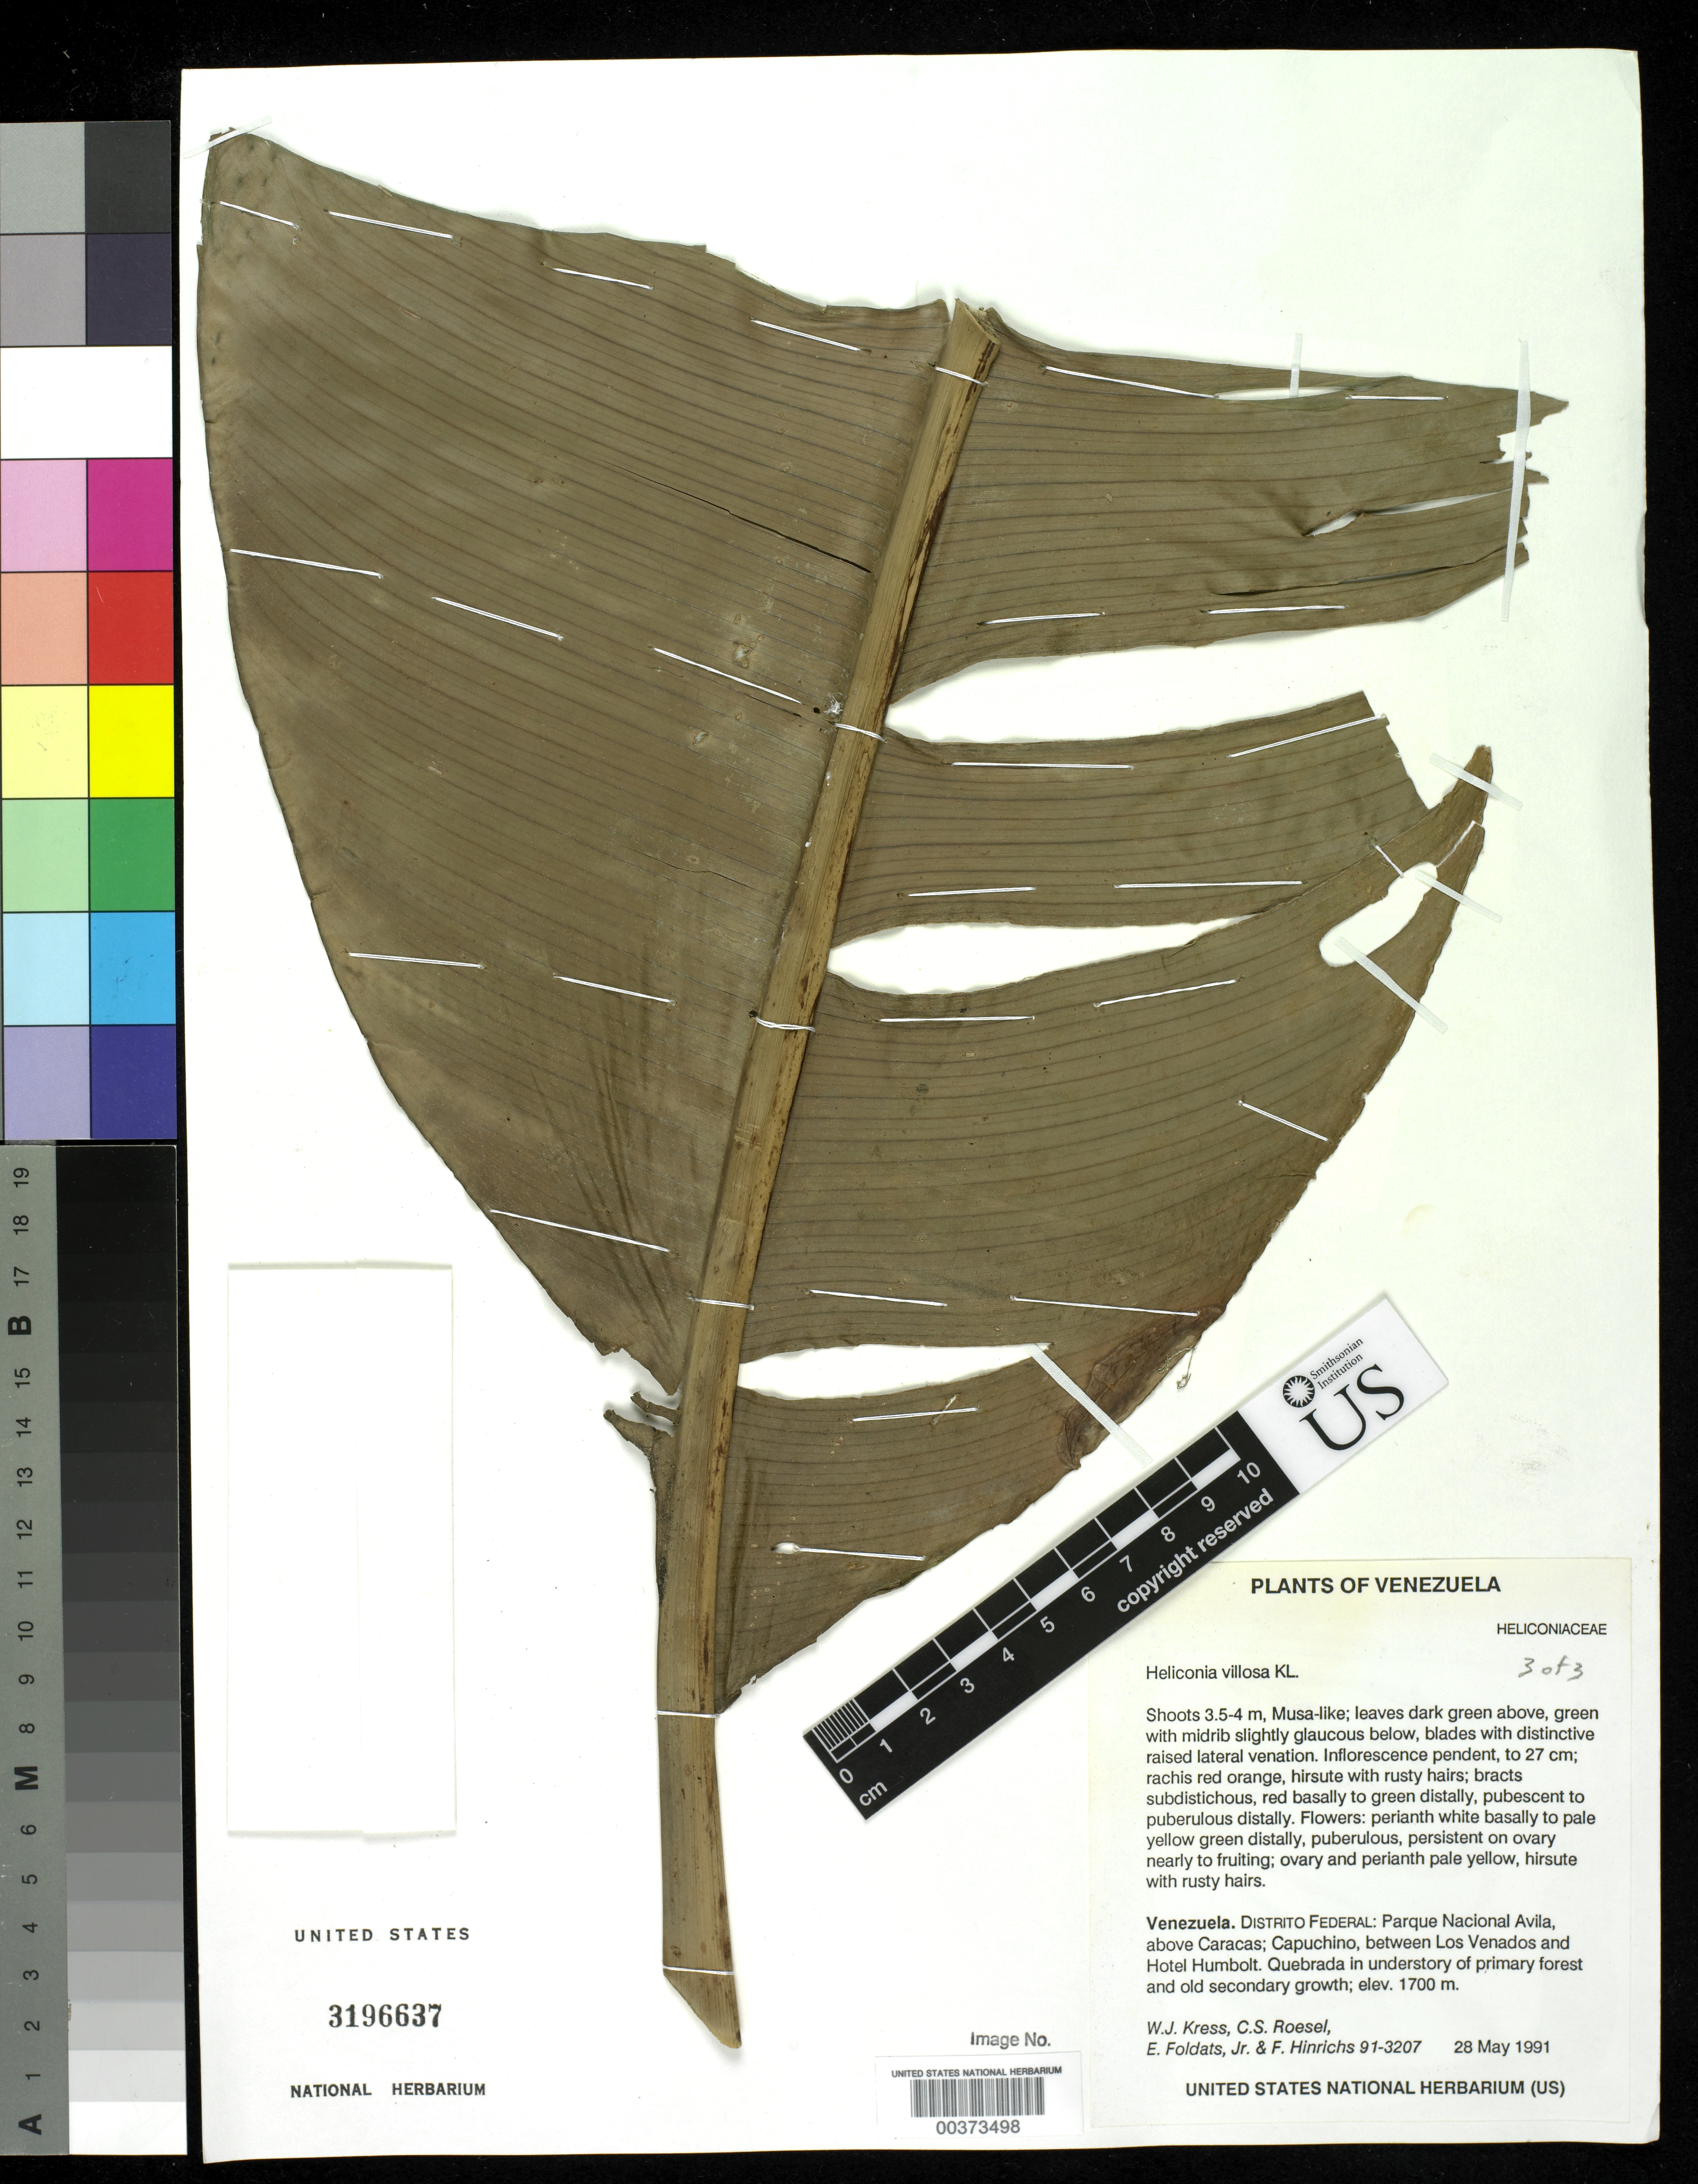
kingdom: Plantae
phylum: Tracheophyta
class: Liliopsida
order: Zingiberales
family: Heliconiaceae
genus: Heliconia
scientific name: Heliconia villosa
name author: Klotzsch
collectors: W. J. Kress, C. S. Roesel, E. Foldats & F. Hinrichs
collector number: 91-3207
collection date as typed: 28 May 1991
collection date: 1991-05-28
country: Venezuela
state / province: Distrito Federal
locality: Parque nacional avila, above caracas; capuchino, between los venados and hotel humbolt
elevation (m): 1700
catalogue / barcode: US 3196637-2